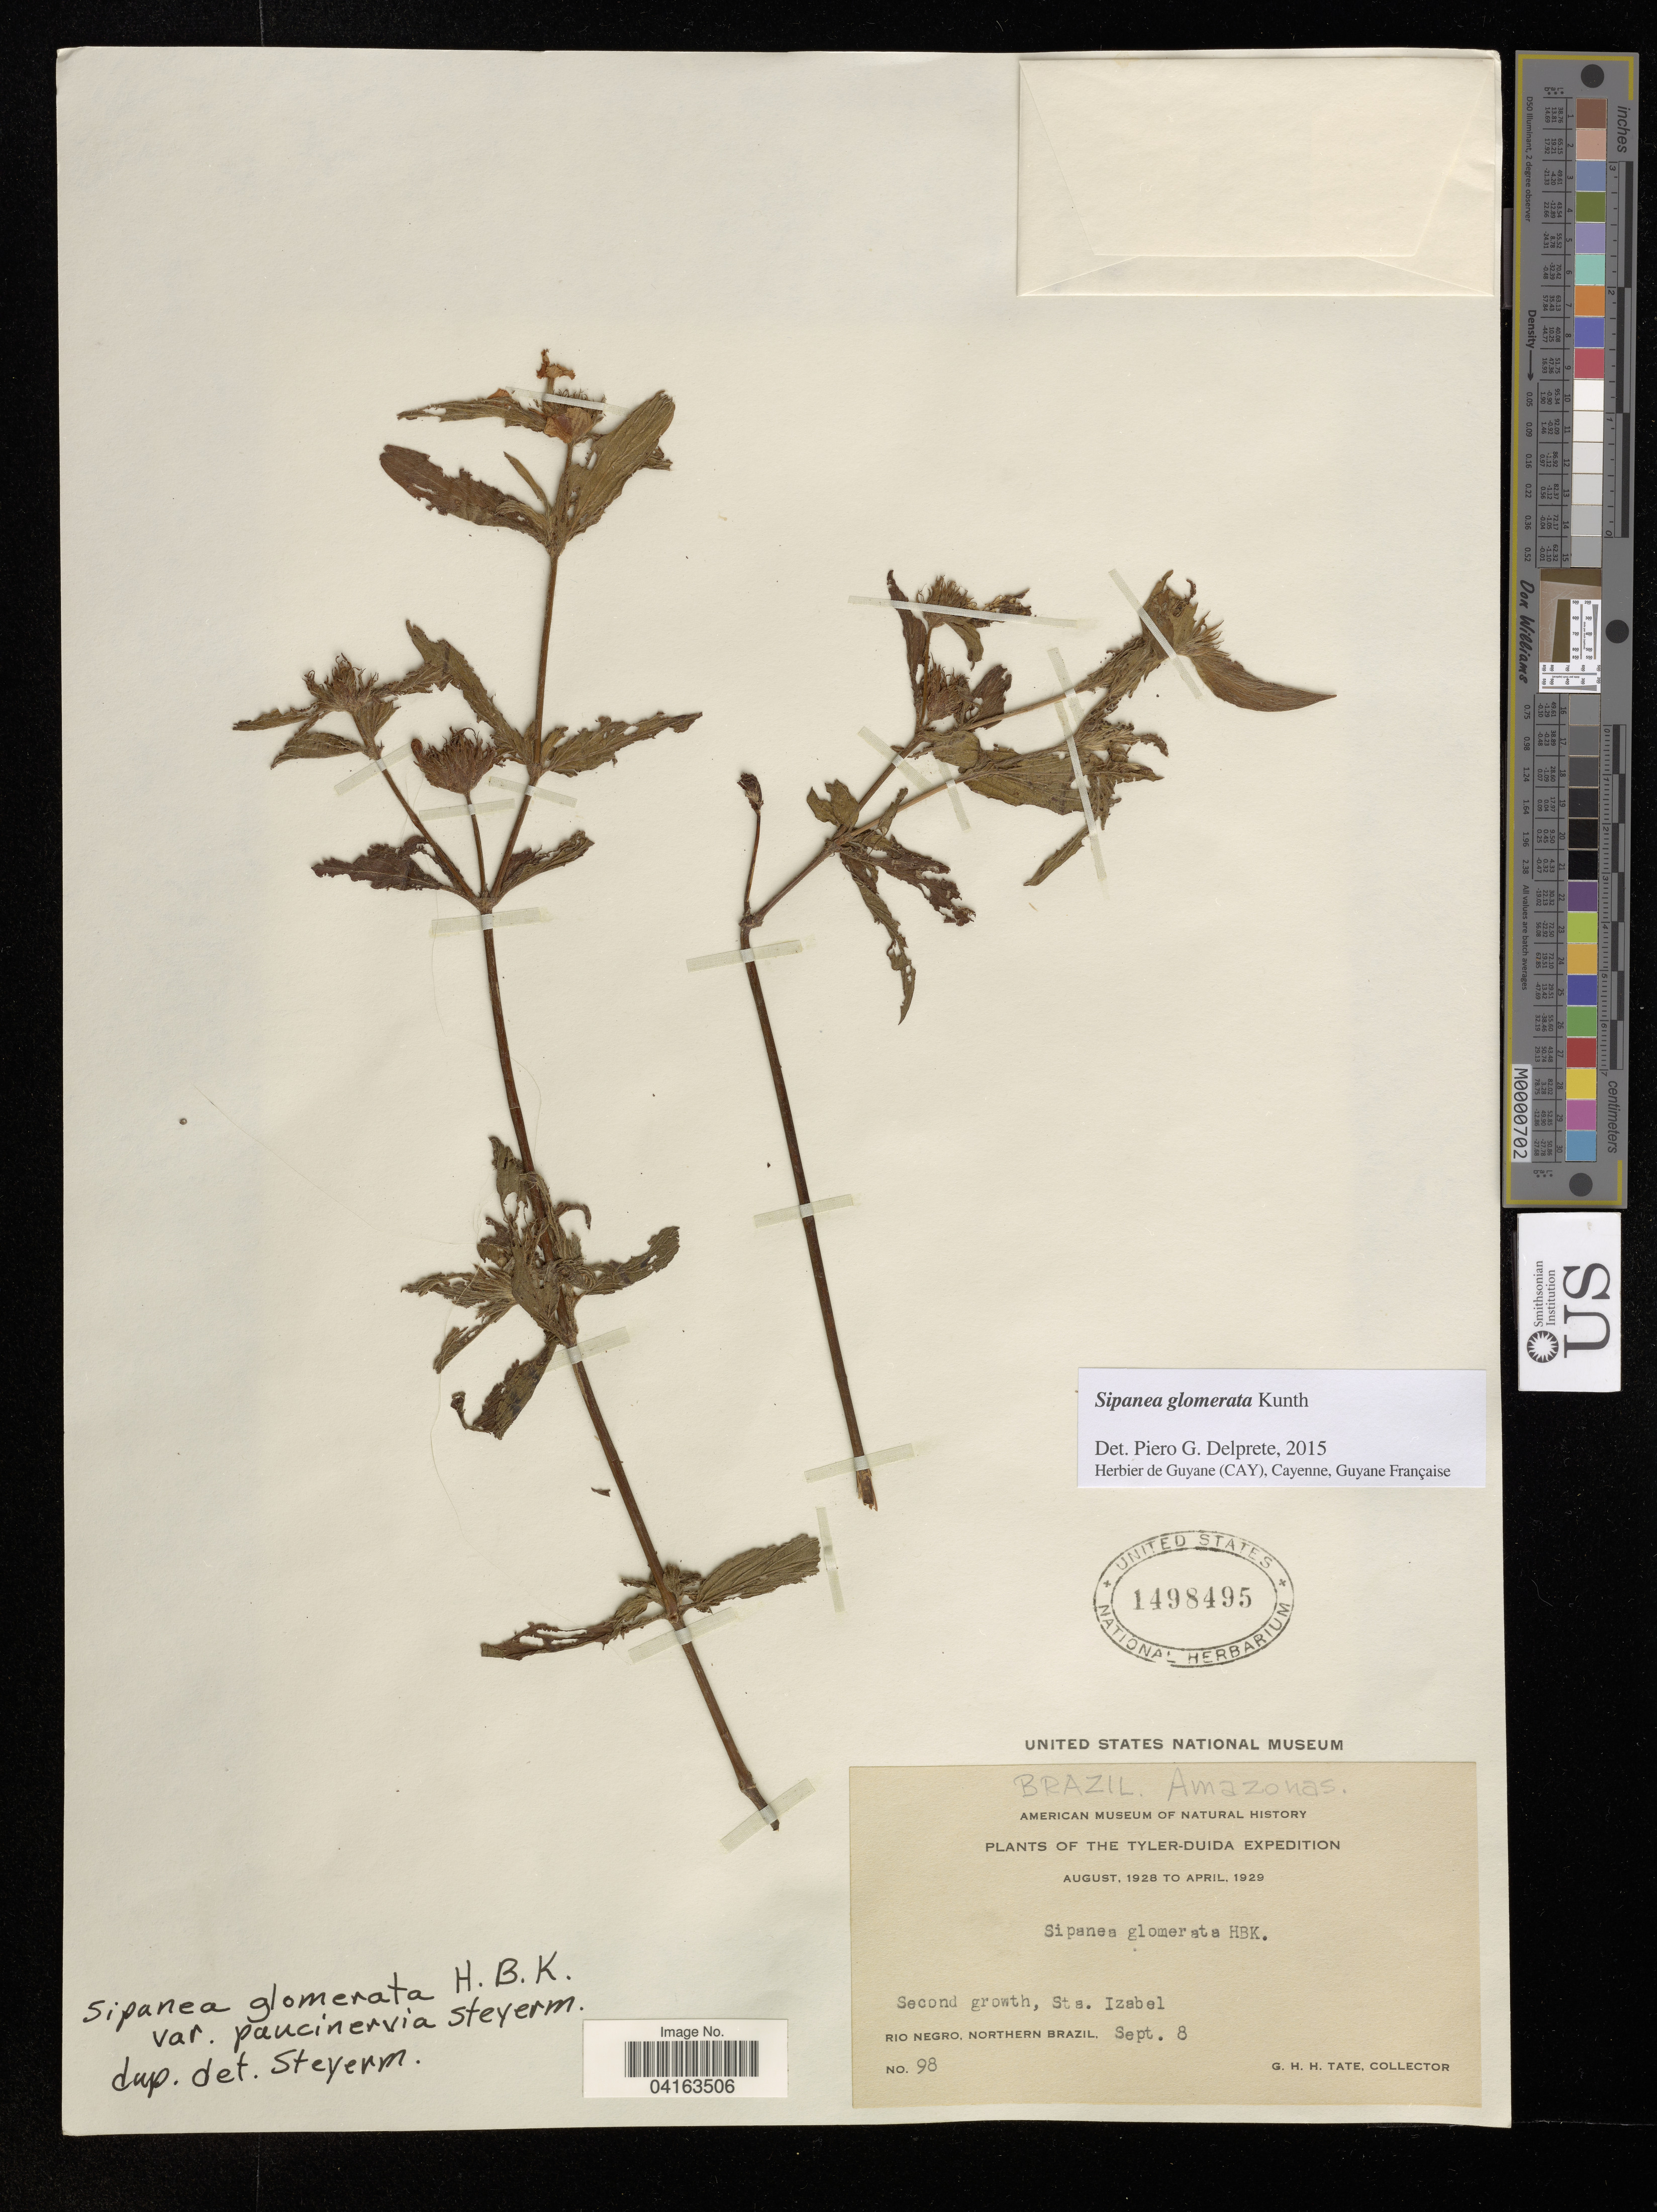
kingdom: Plantae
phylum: Tracheophyta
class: Magnoliopsida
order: Gentianales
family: Rubiaceae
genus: Sipanea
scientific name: Sipanea glomerata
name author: Kunth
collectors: G. Tate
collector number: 98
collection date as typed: SEP 8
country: Brazil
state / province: Amazonas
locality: The Tyler-Duida. Rio Negro, Northern Brazil.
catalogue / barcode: US 1498495